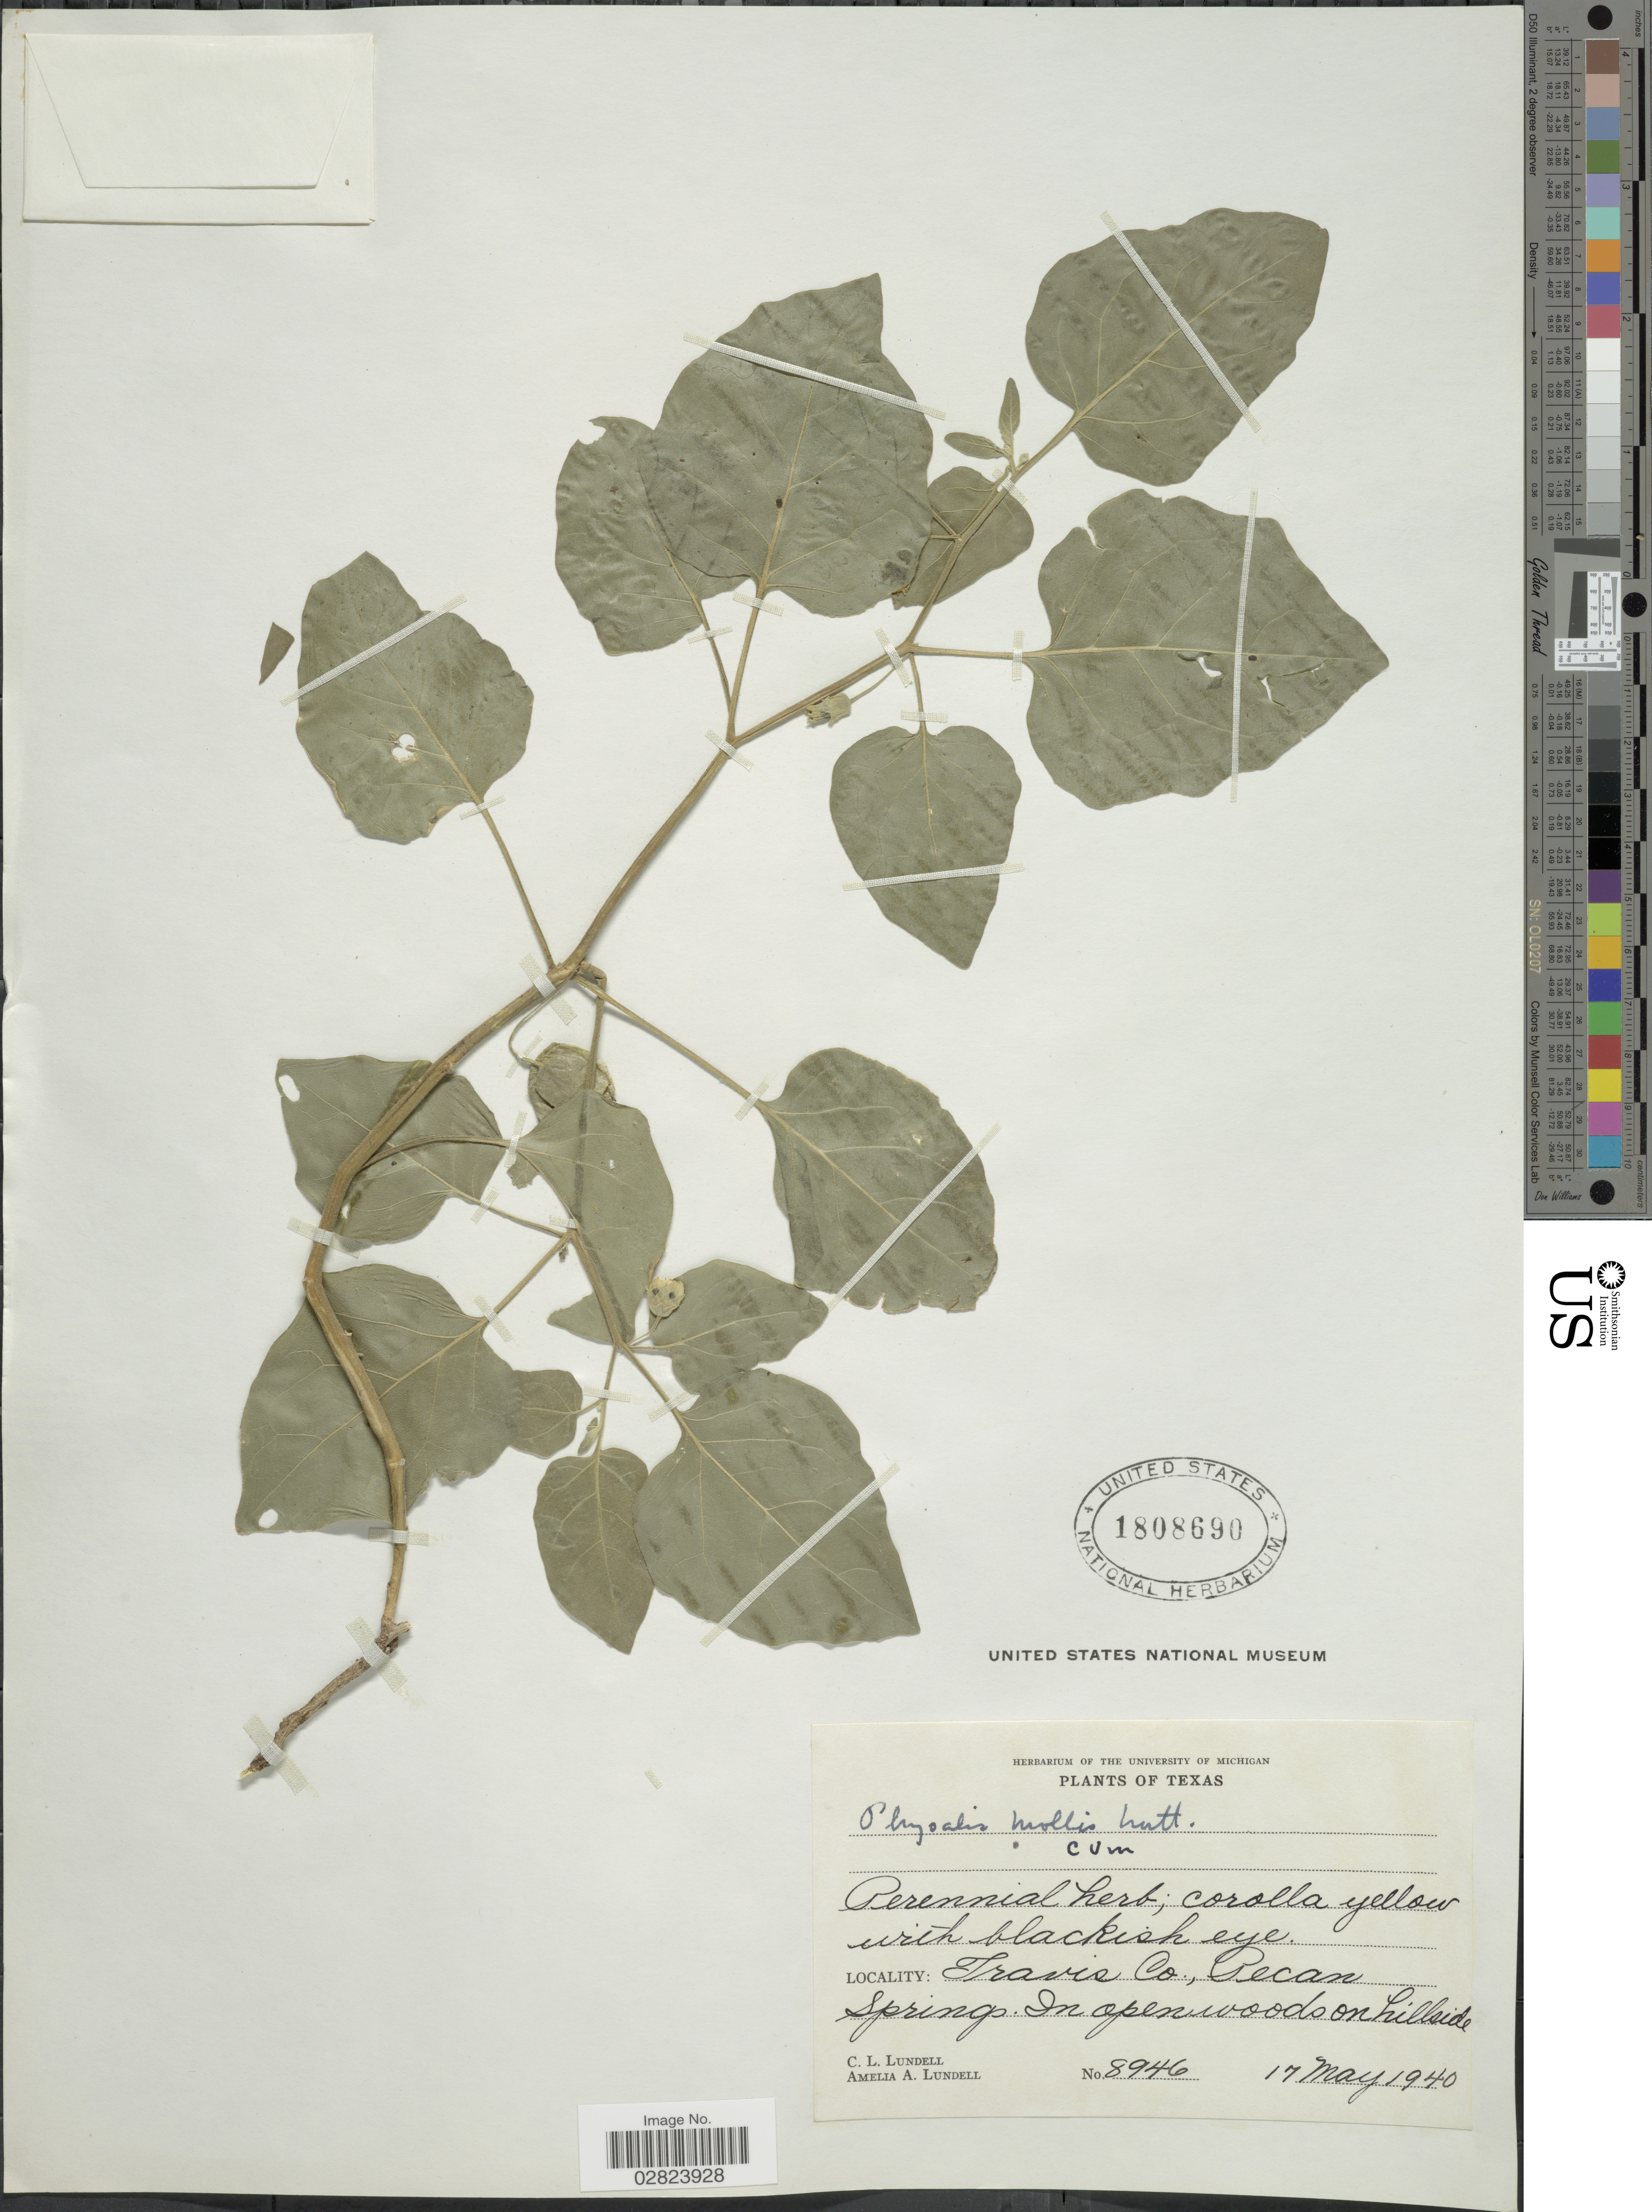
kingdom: Plantae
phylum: Tracheophyta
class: Magnoliopsida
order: Solanales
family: Solanaceae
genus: Physalis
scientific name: Physalis mollis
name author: Nutt.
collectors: C. L. Lundell & A. A. Lundell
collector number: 8946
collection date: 1940-05-17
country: United States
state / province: Texas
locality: Travis Co., Pecan Springs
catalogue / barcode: US 1808690